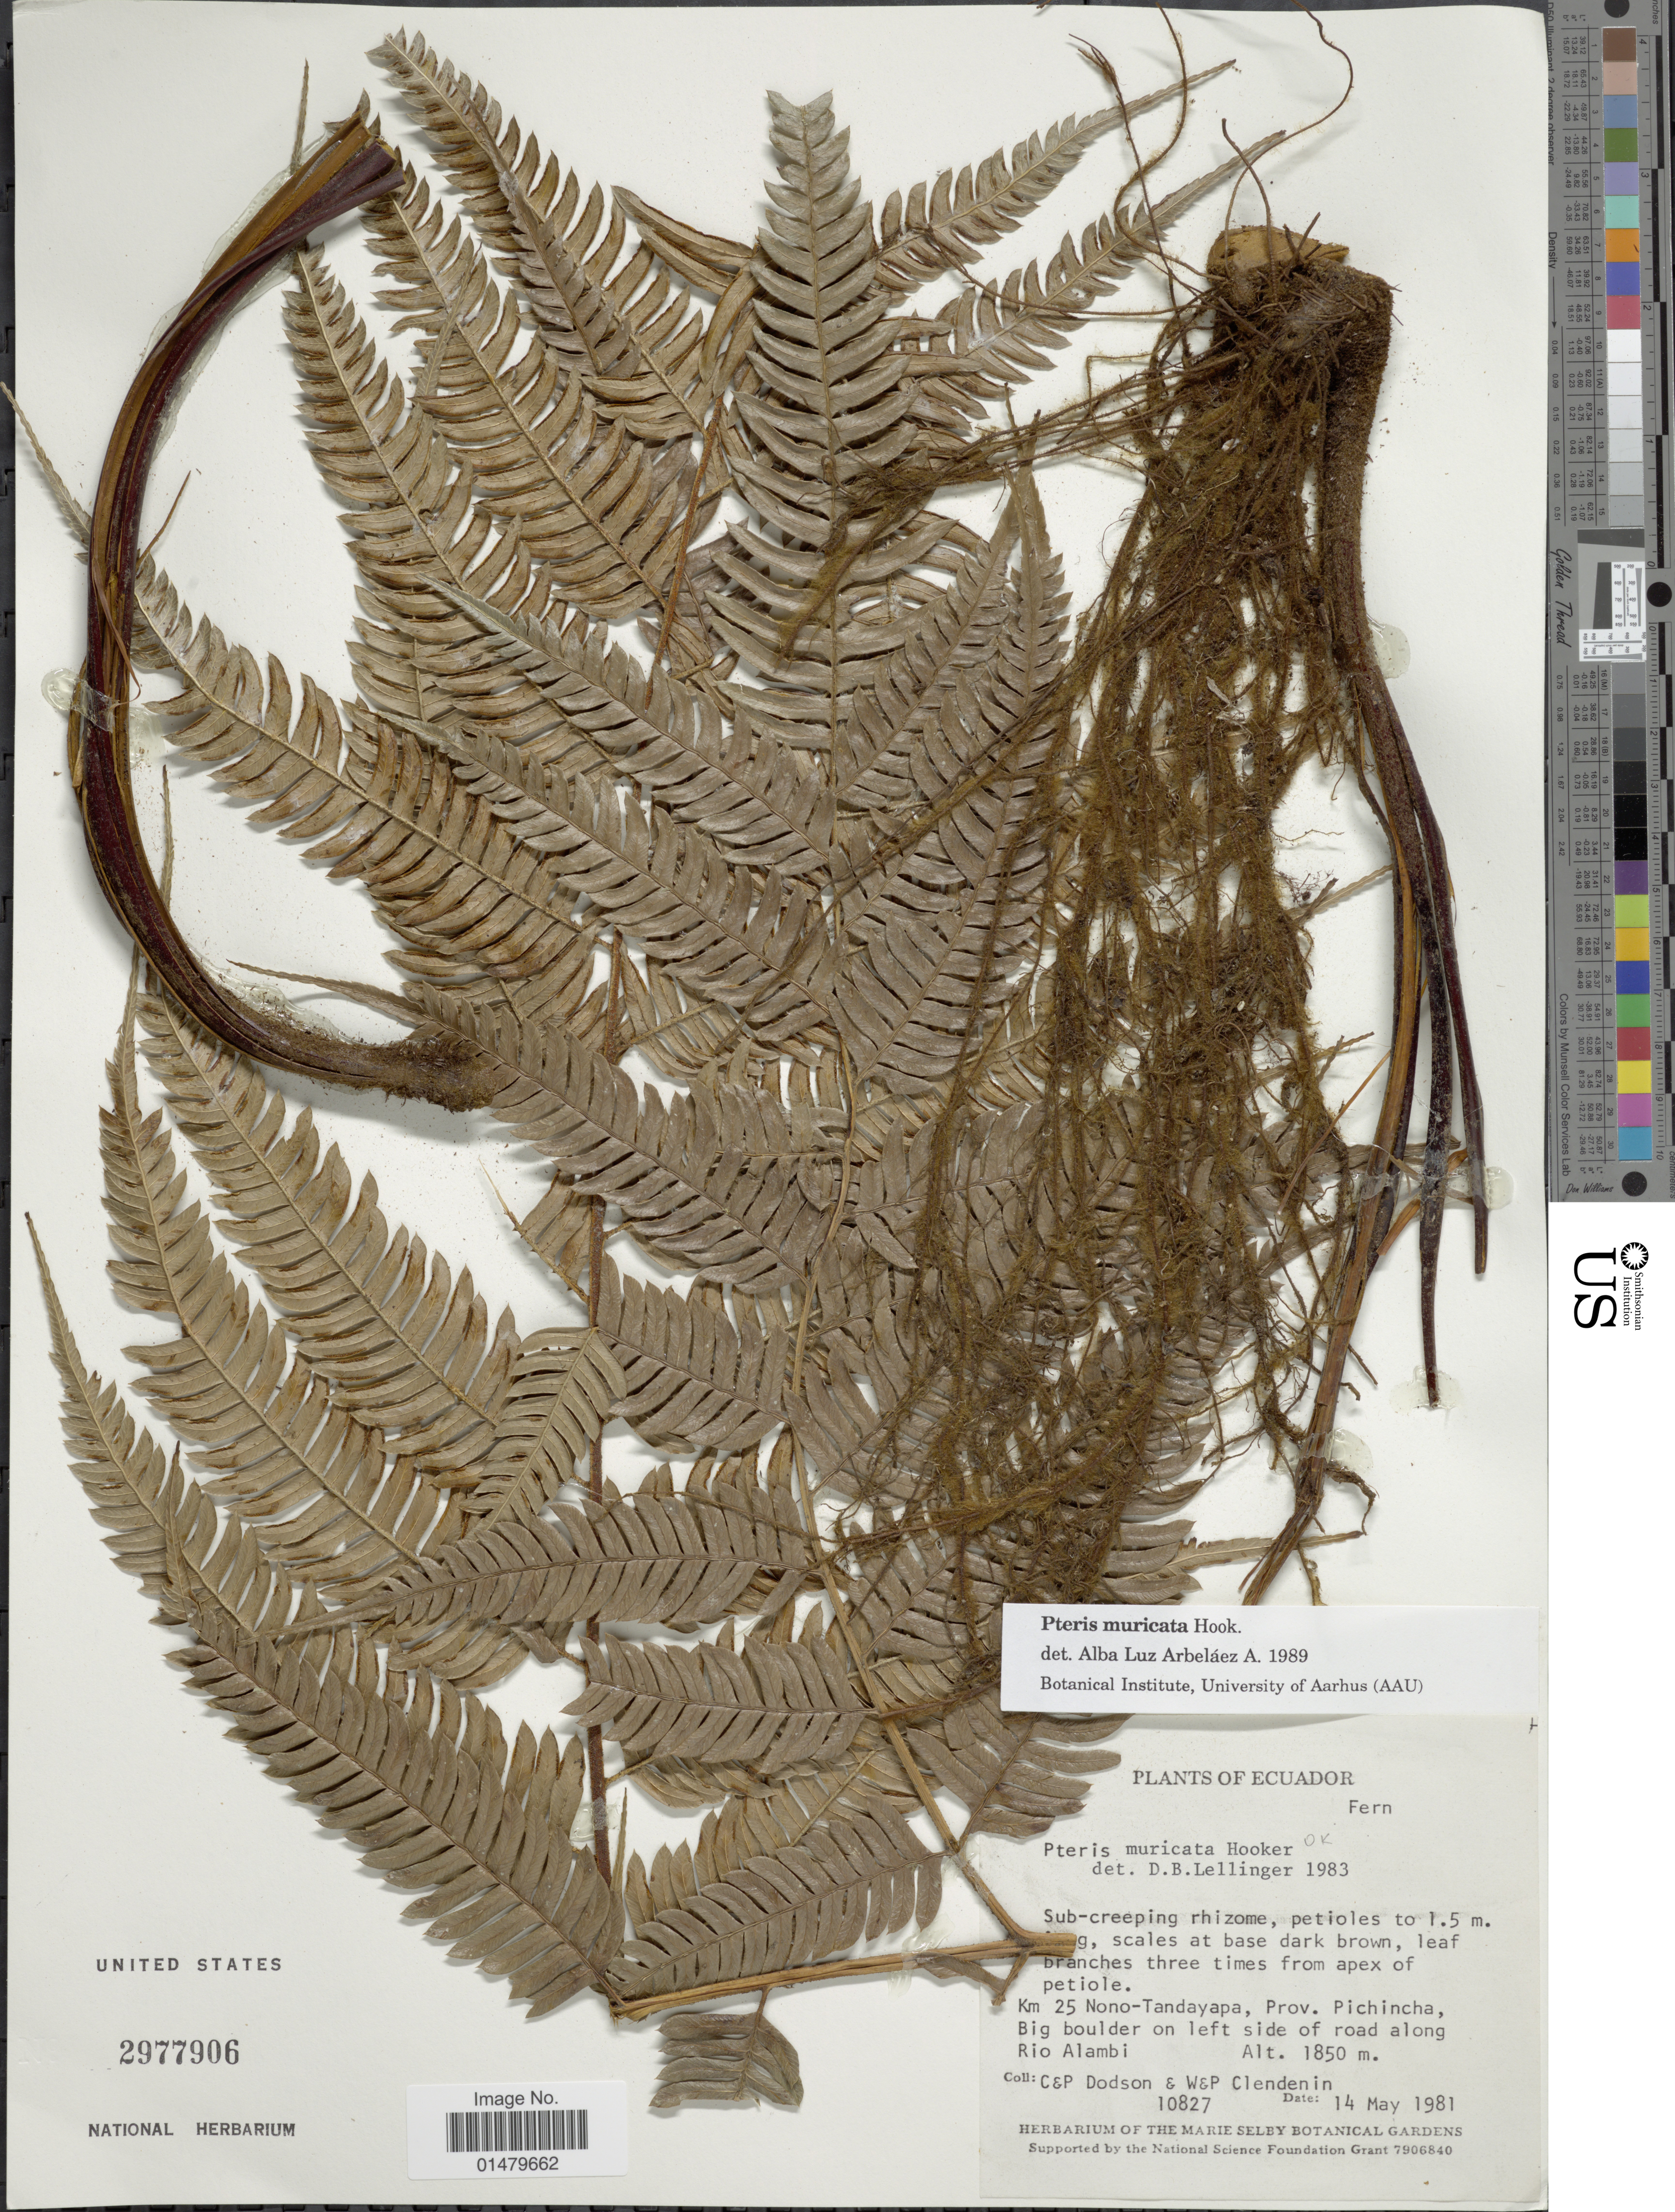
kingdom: Plantae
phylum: Tracheophyta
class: Polypodiopsida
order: Polypodiales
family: Pteridaceae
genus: Pteris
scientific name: Pteris muricata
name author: Rosenst.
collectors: C. Dodson, P. M. Dodson, W. Clendenin & P. Clendenin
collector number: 10827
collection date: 1981-05-14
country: Ecuador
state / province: Pichincha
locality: Km 25 Nono-Tandayapa, Prov. Pichincha, Big boulder on left side of road along Rio Alambi.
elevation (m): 1850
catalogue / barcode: US 2977906